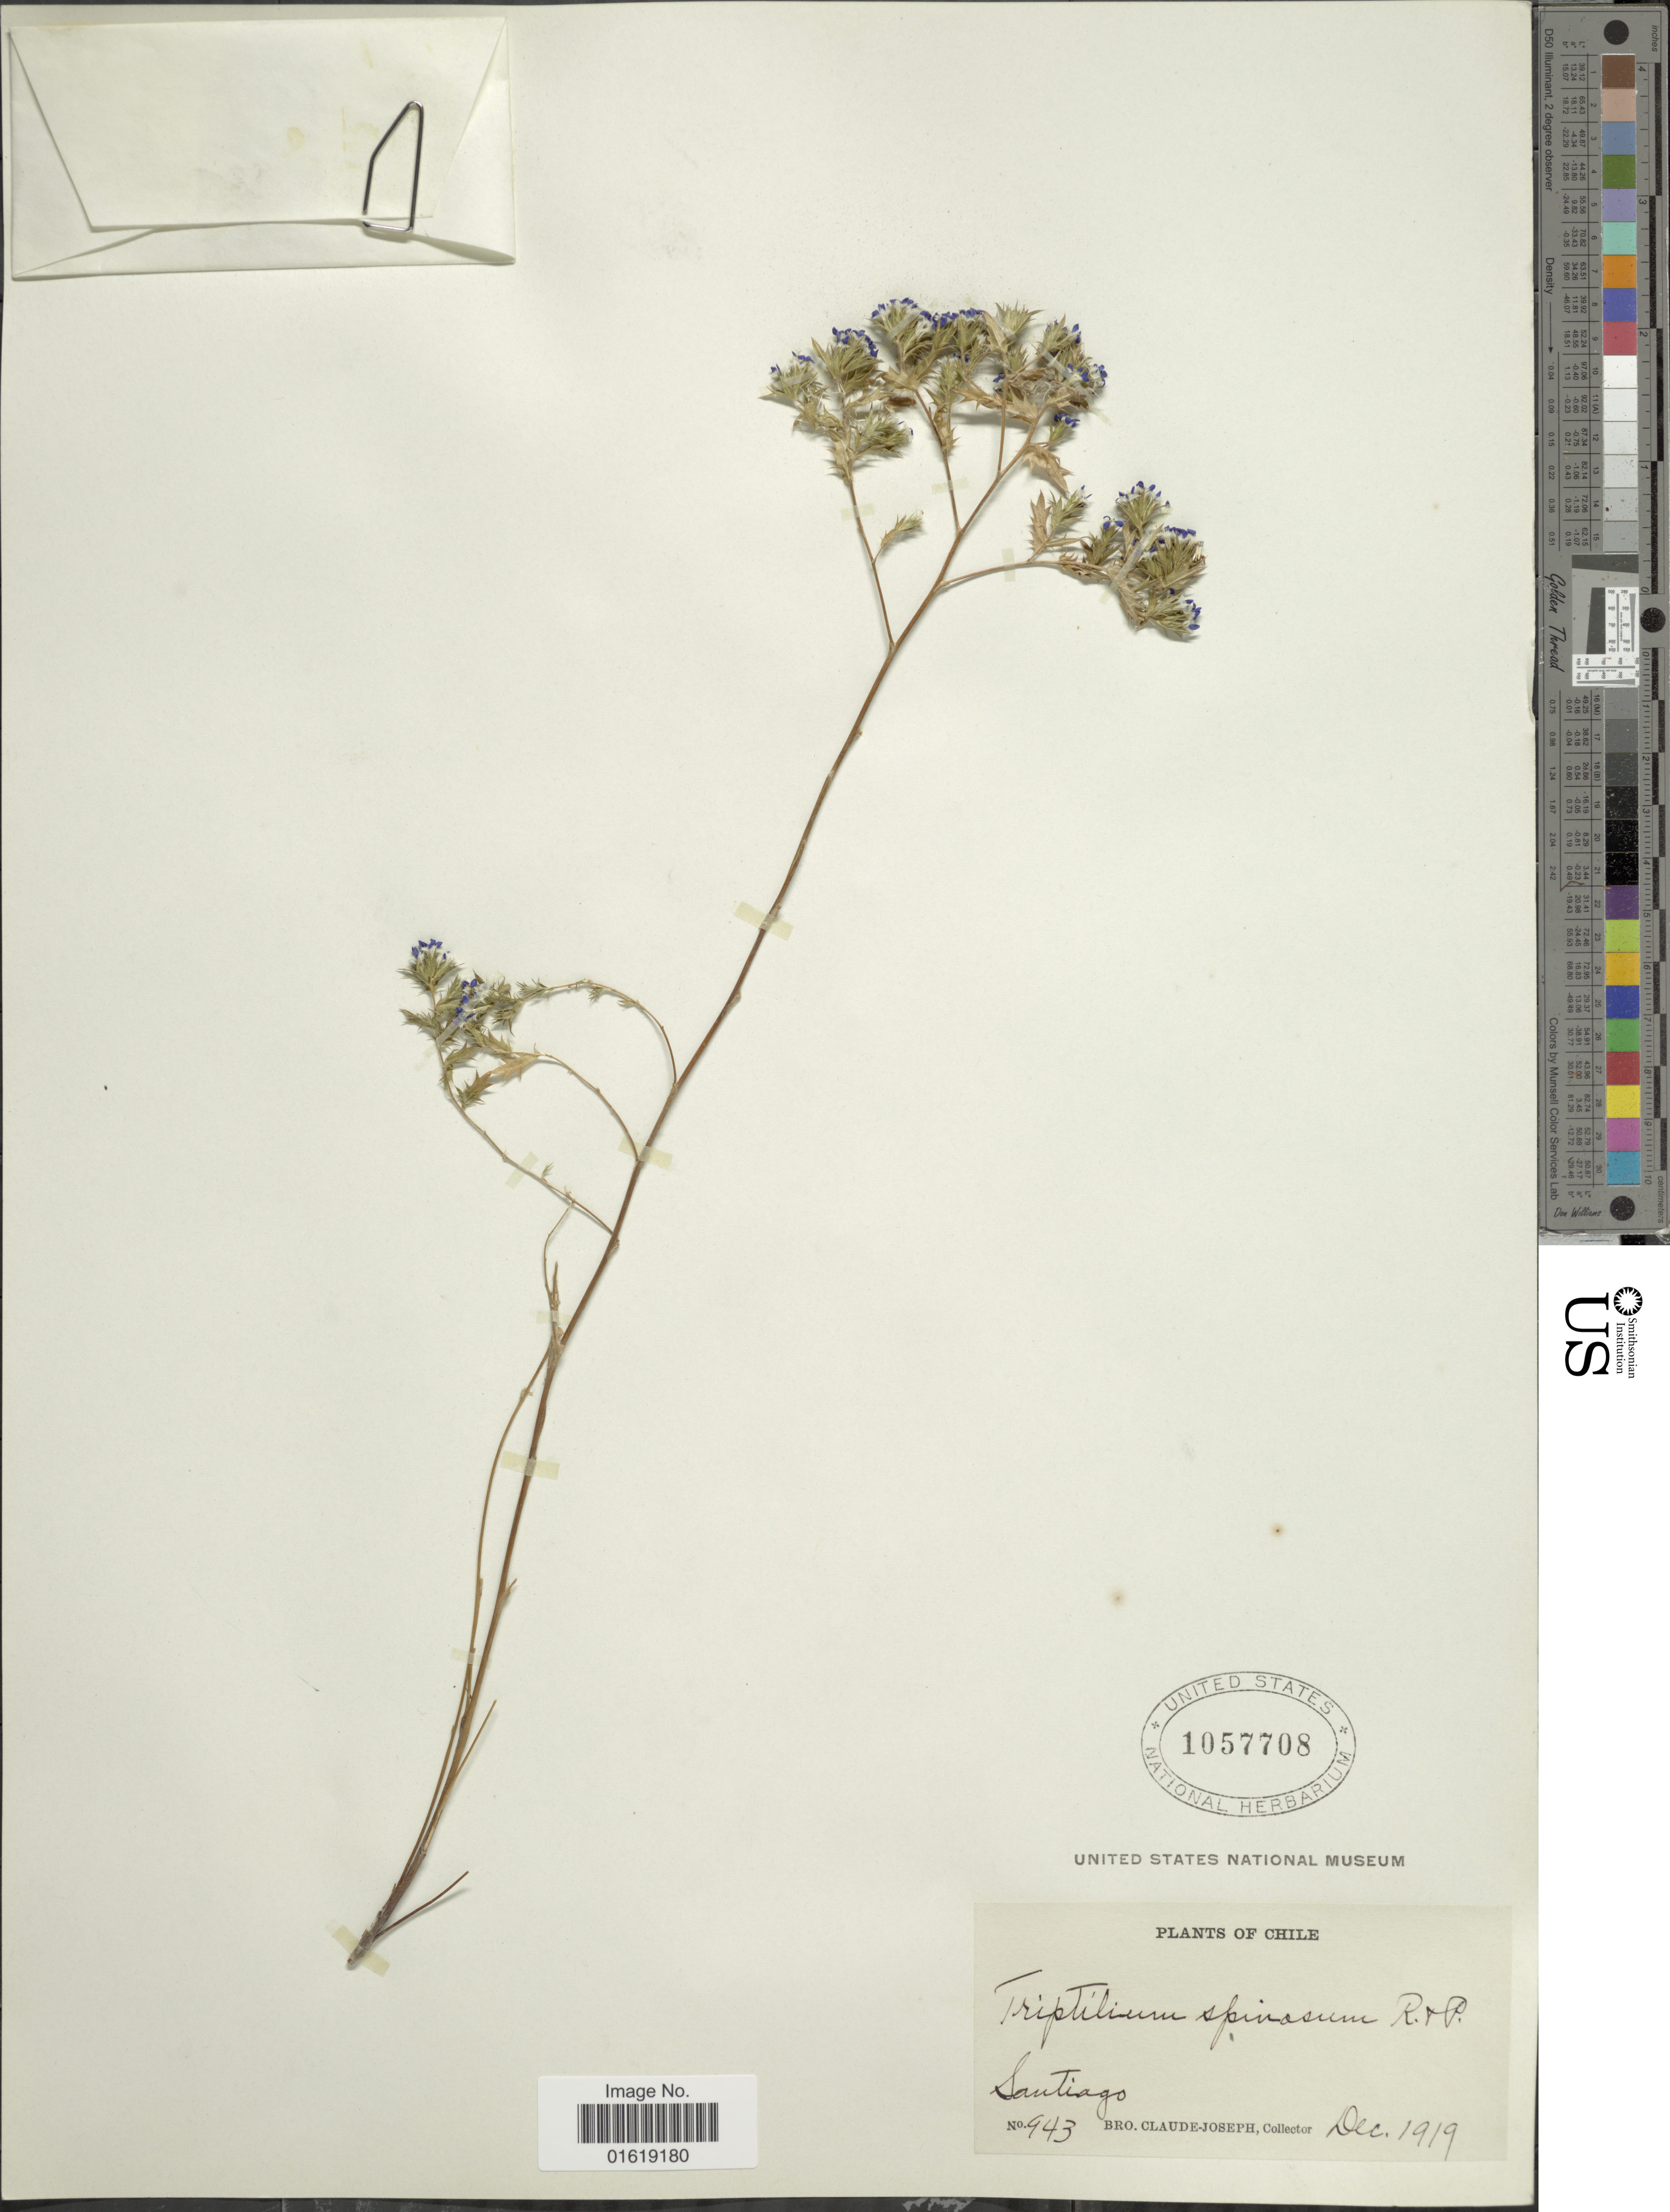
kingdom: Plantae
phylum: Tracheophyta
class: Magnoliopsida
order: Asterales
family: Asteraceae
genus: Triptilion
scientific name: Triptilion spinosum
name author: Ruiz & Pav.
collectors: Bro. Claude-Joseph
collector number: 943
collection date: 1919-12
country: Chile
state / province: Región Metropolitana (RM)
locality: Santiago.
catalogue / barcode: US 1057708